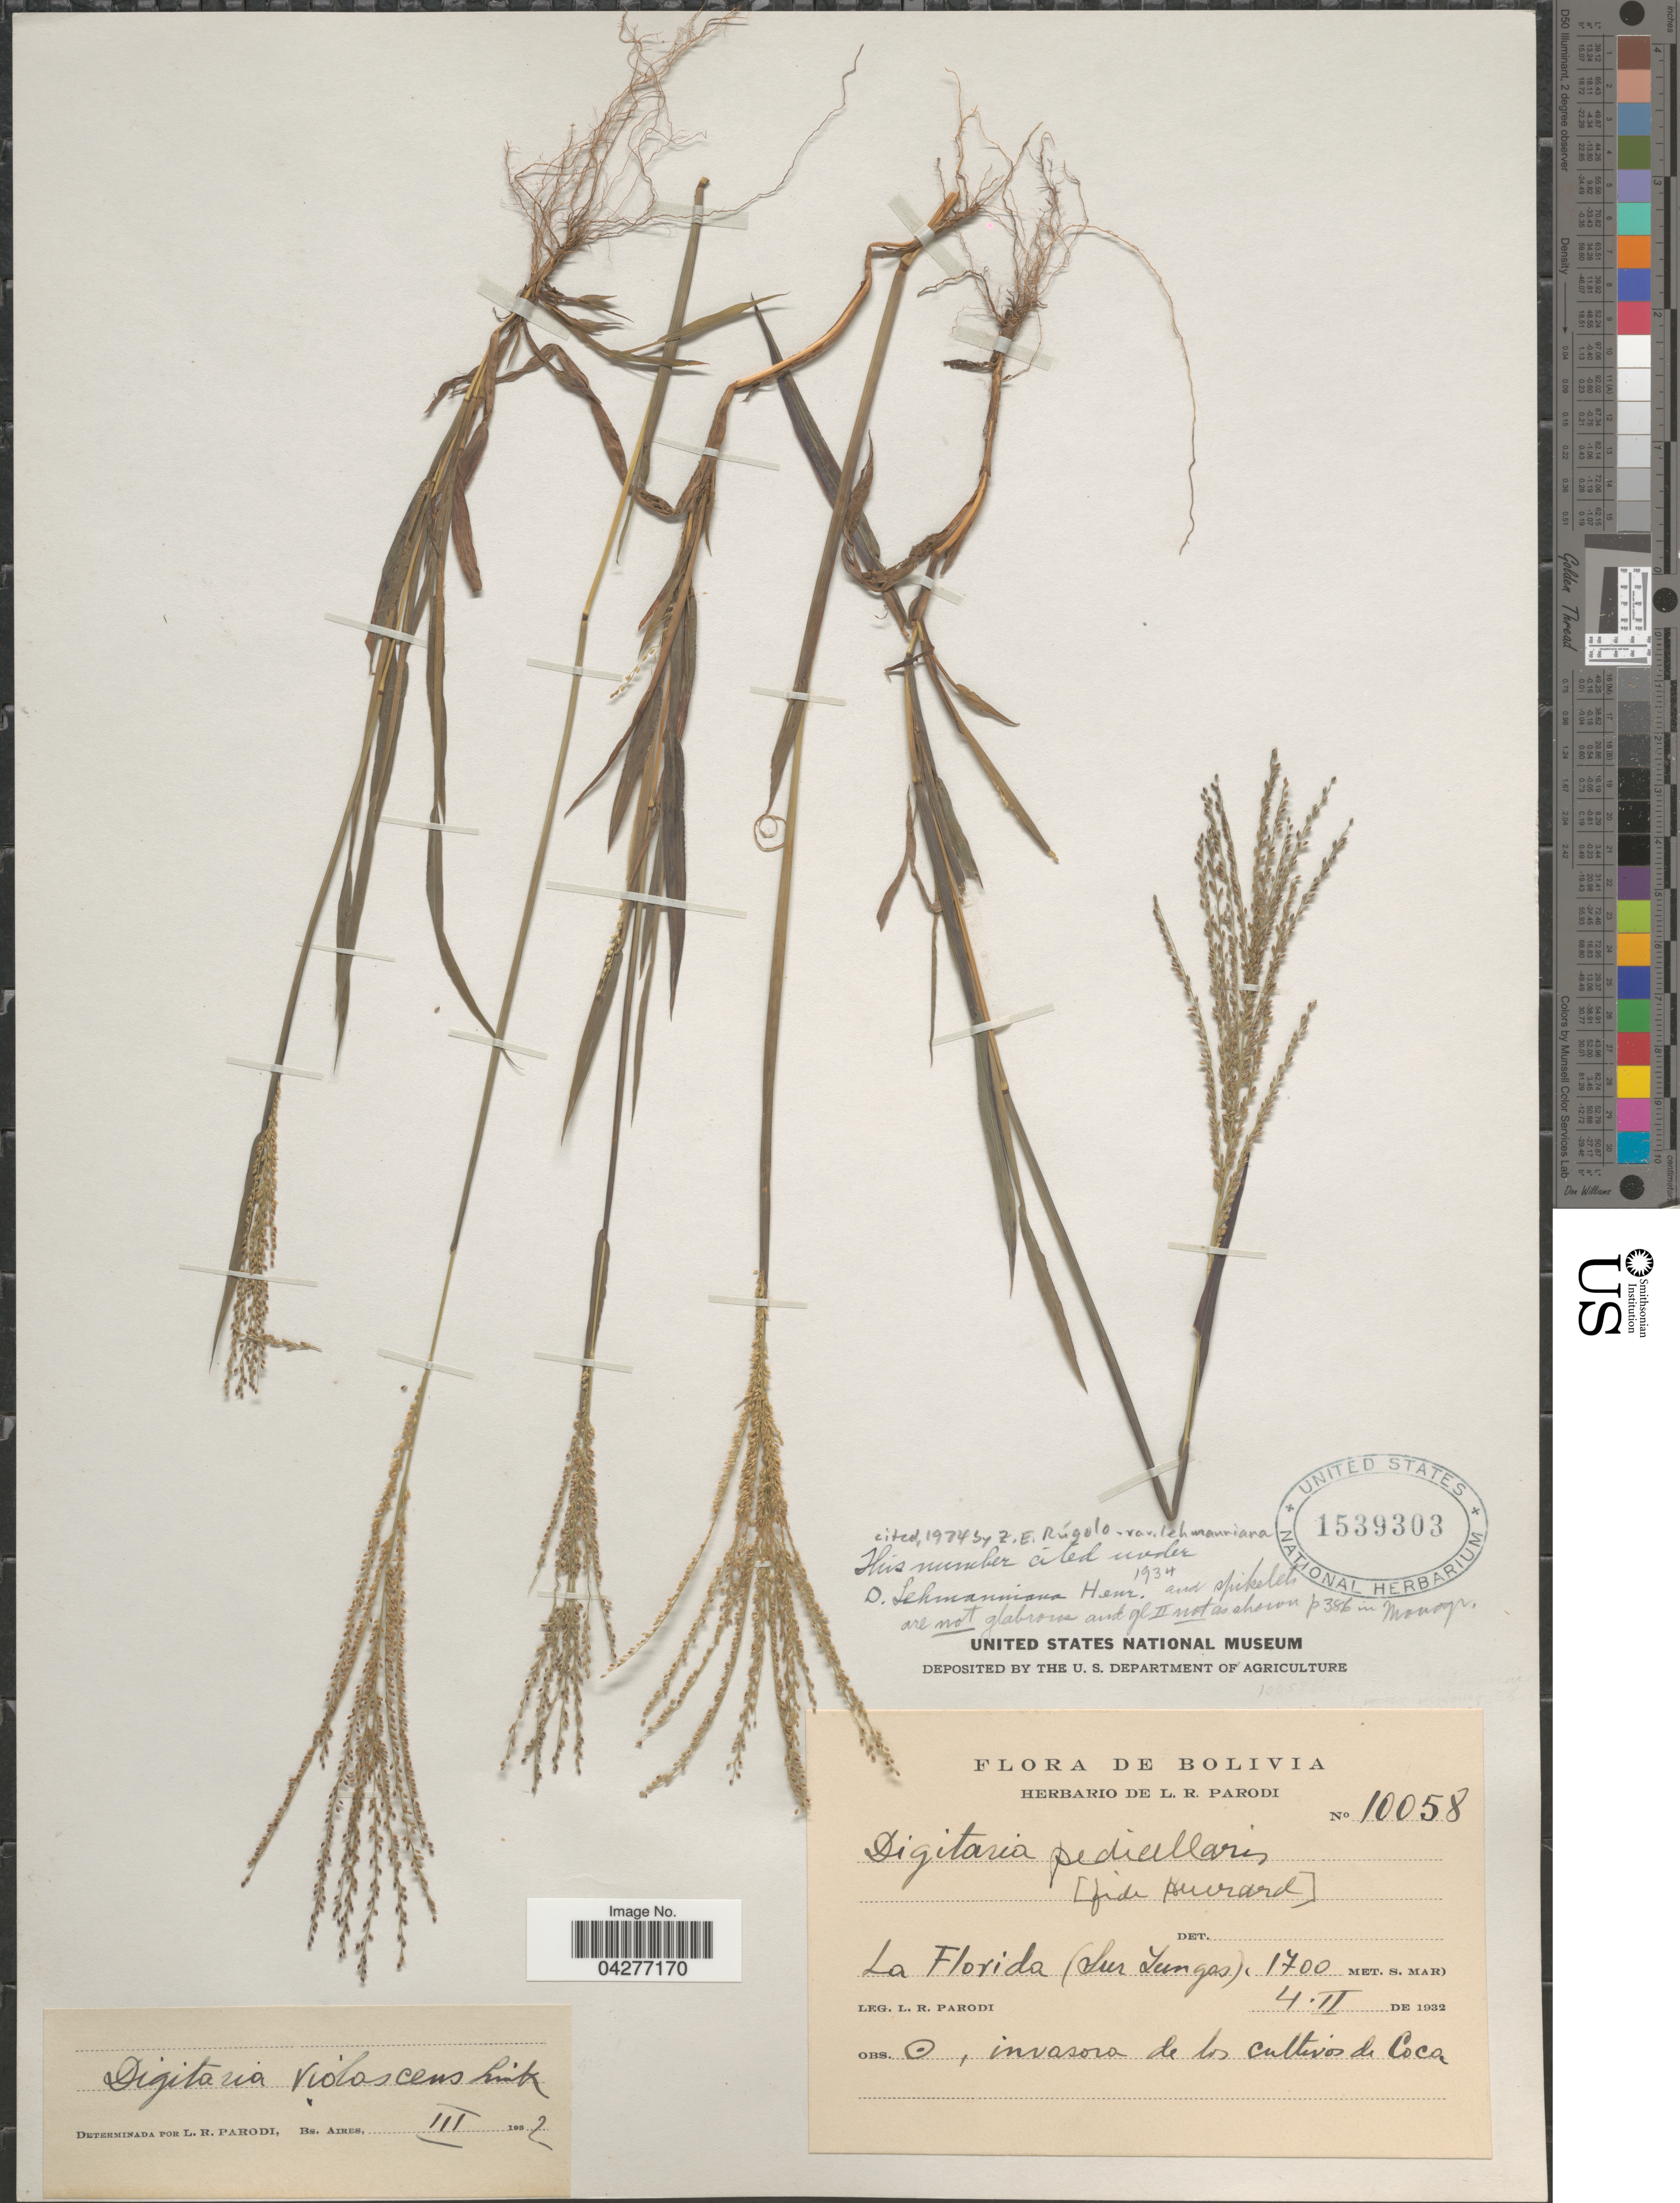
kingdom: Plantae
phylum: Tracheophyta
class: Liliopsida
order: Poales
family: Poaceae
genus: Digitaria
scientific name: Digitaria lehmanniana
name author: Henr.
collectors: L. R. Parodi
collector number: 10058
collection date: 1932-02-04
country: Bolivia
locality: La Florida (Sur Yungas).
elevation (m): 1700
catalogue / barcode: US 1539303